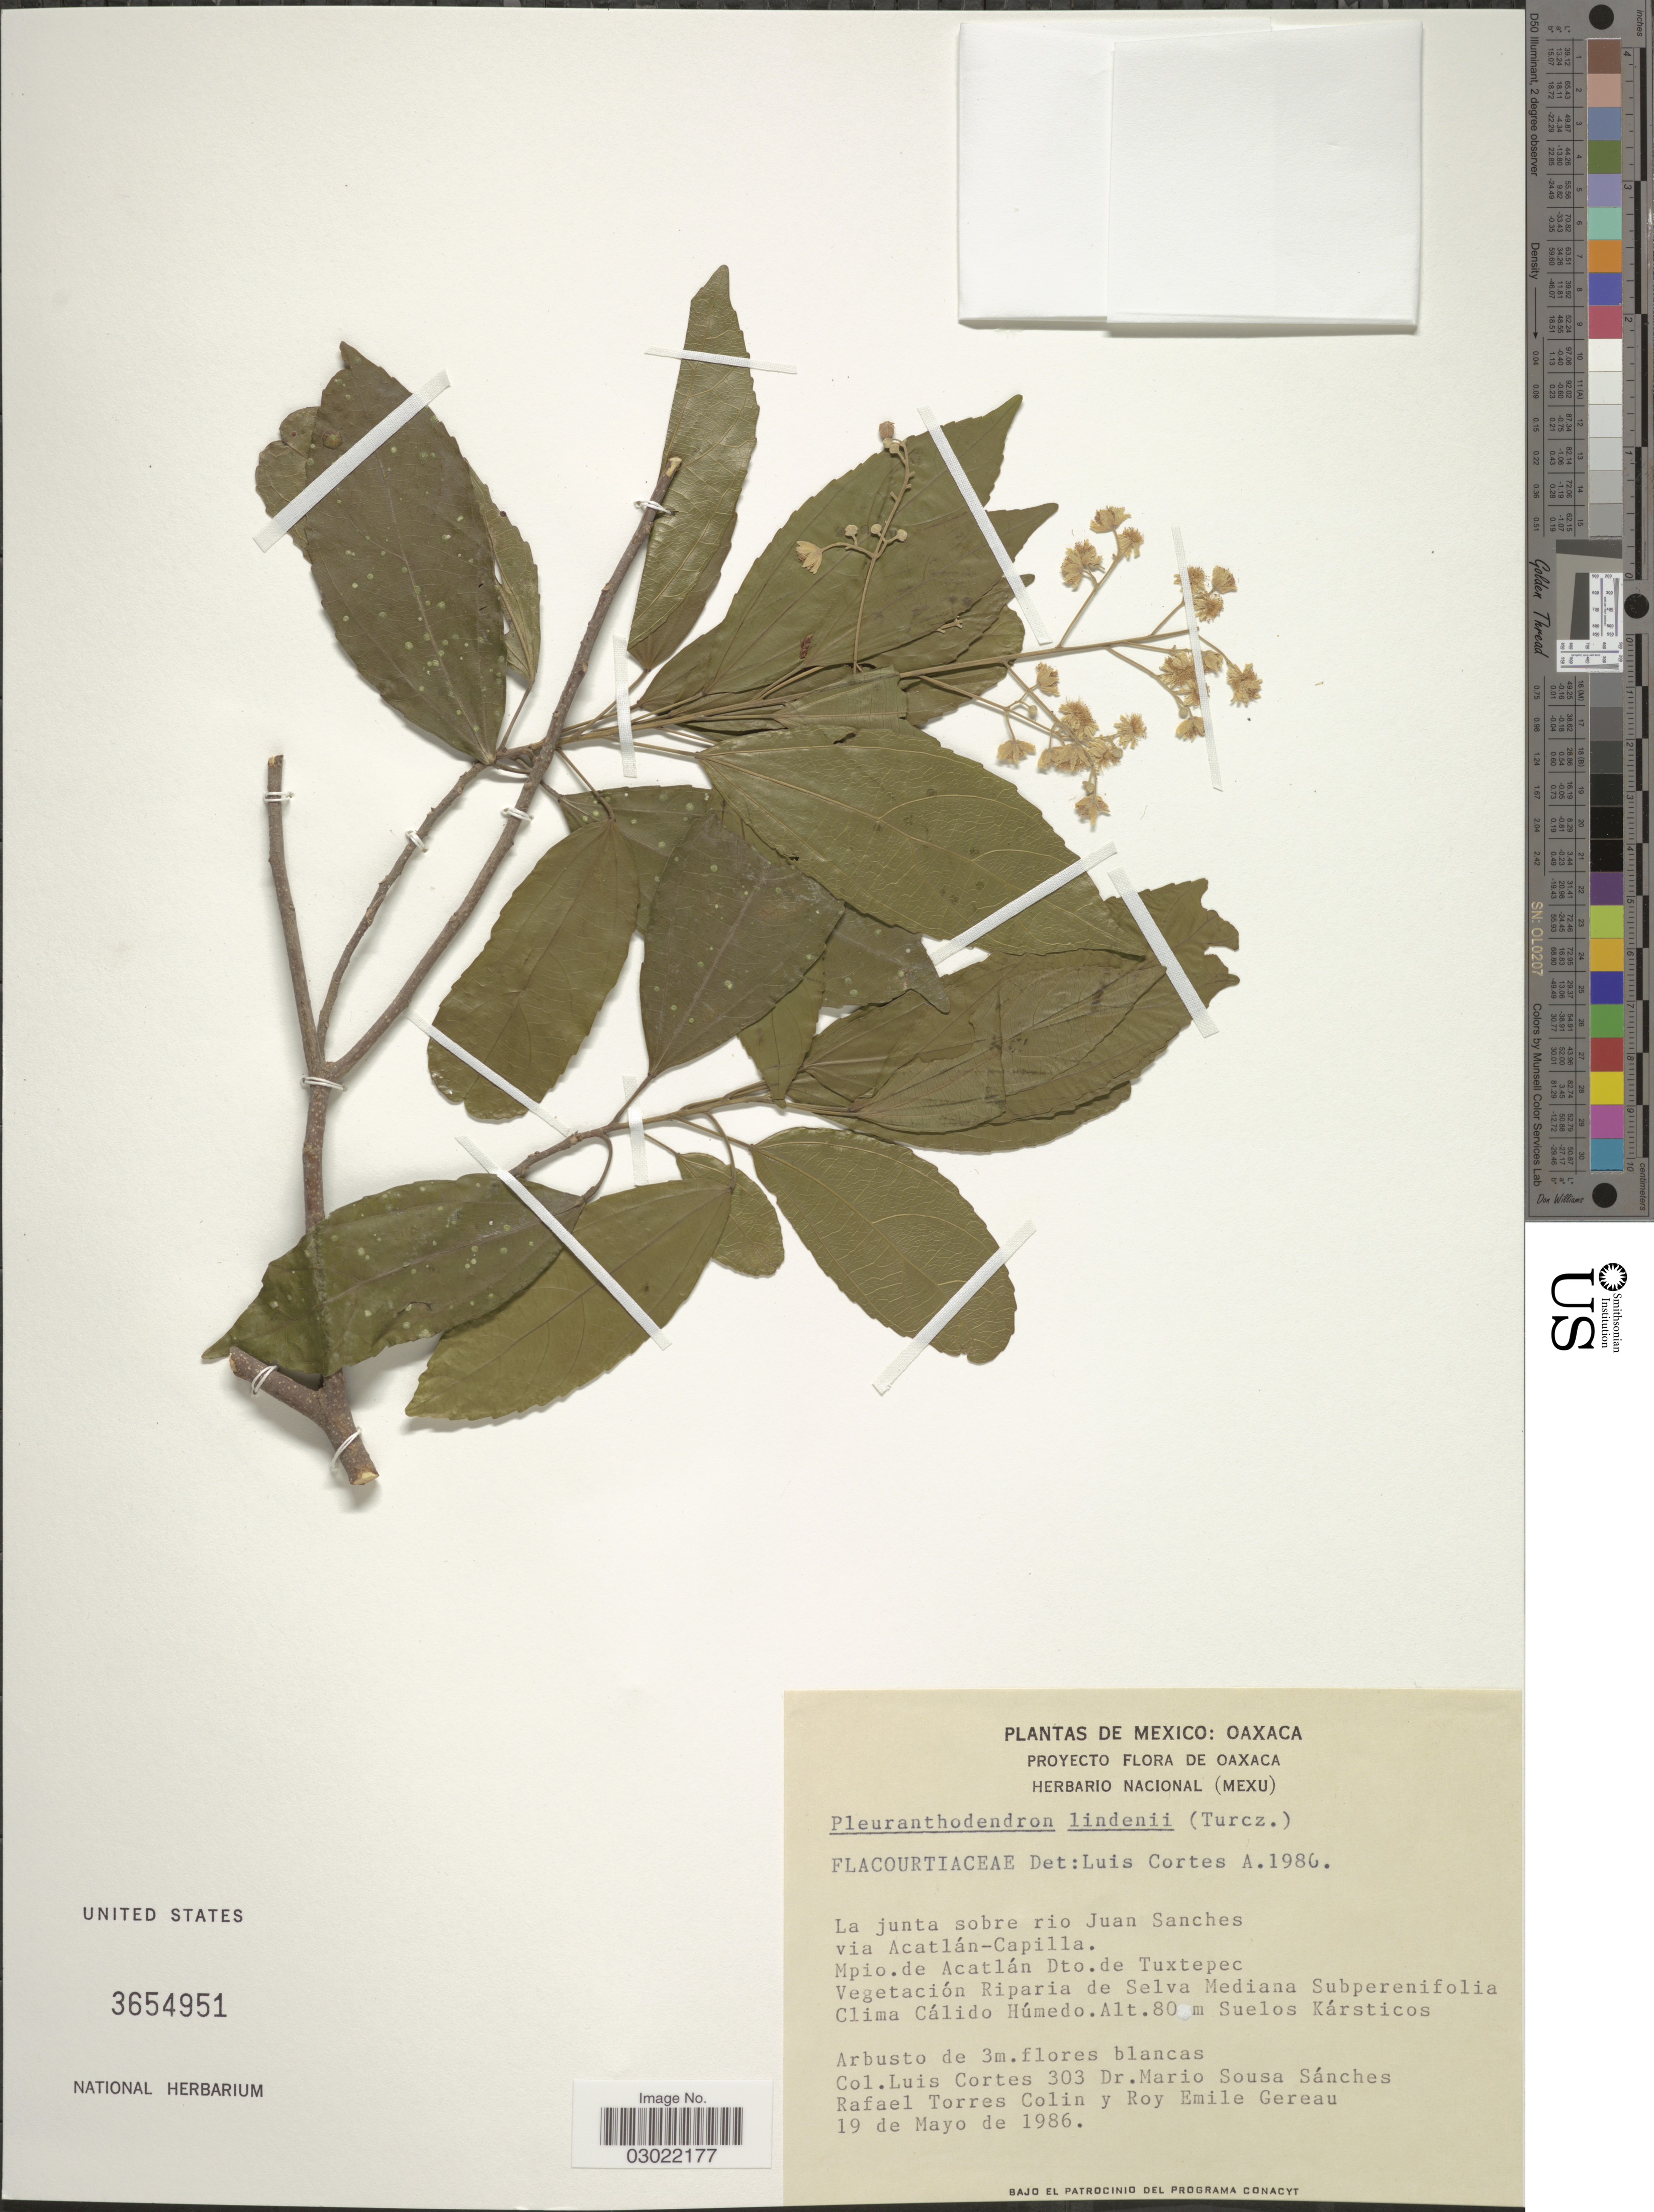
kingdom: Plantae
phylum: Tracheophyta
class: Magnoliopsida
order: Malpighiales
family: Salicaceae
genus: Pleuranthodendron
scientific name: Pleuranthodendron lindenii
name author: (Turcz.) Sleumer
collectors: L. Cortes, M. Sousa S., R. Torres C. & R. E. Gereau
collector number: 303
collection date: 1986-05-19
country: Mexico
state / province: Oaxaca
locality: La junta sobre rio Juan Sanches via Acatlán-Capilla. Mpio. de Acatlán Dto. de Tuxtepec.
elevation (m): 80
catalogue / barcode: US 3654951